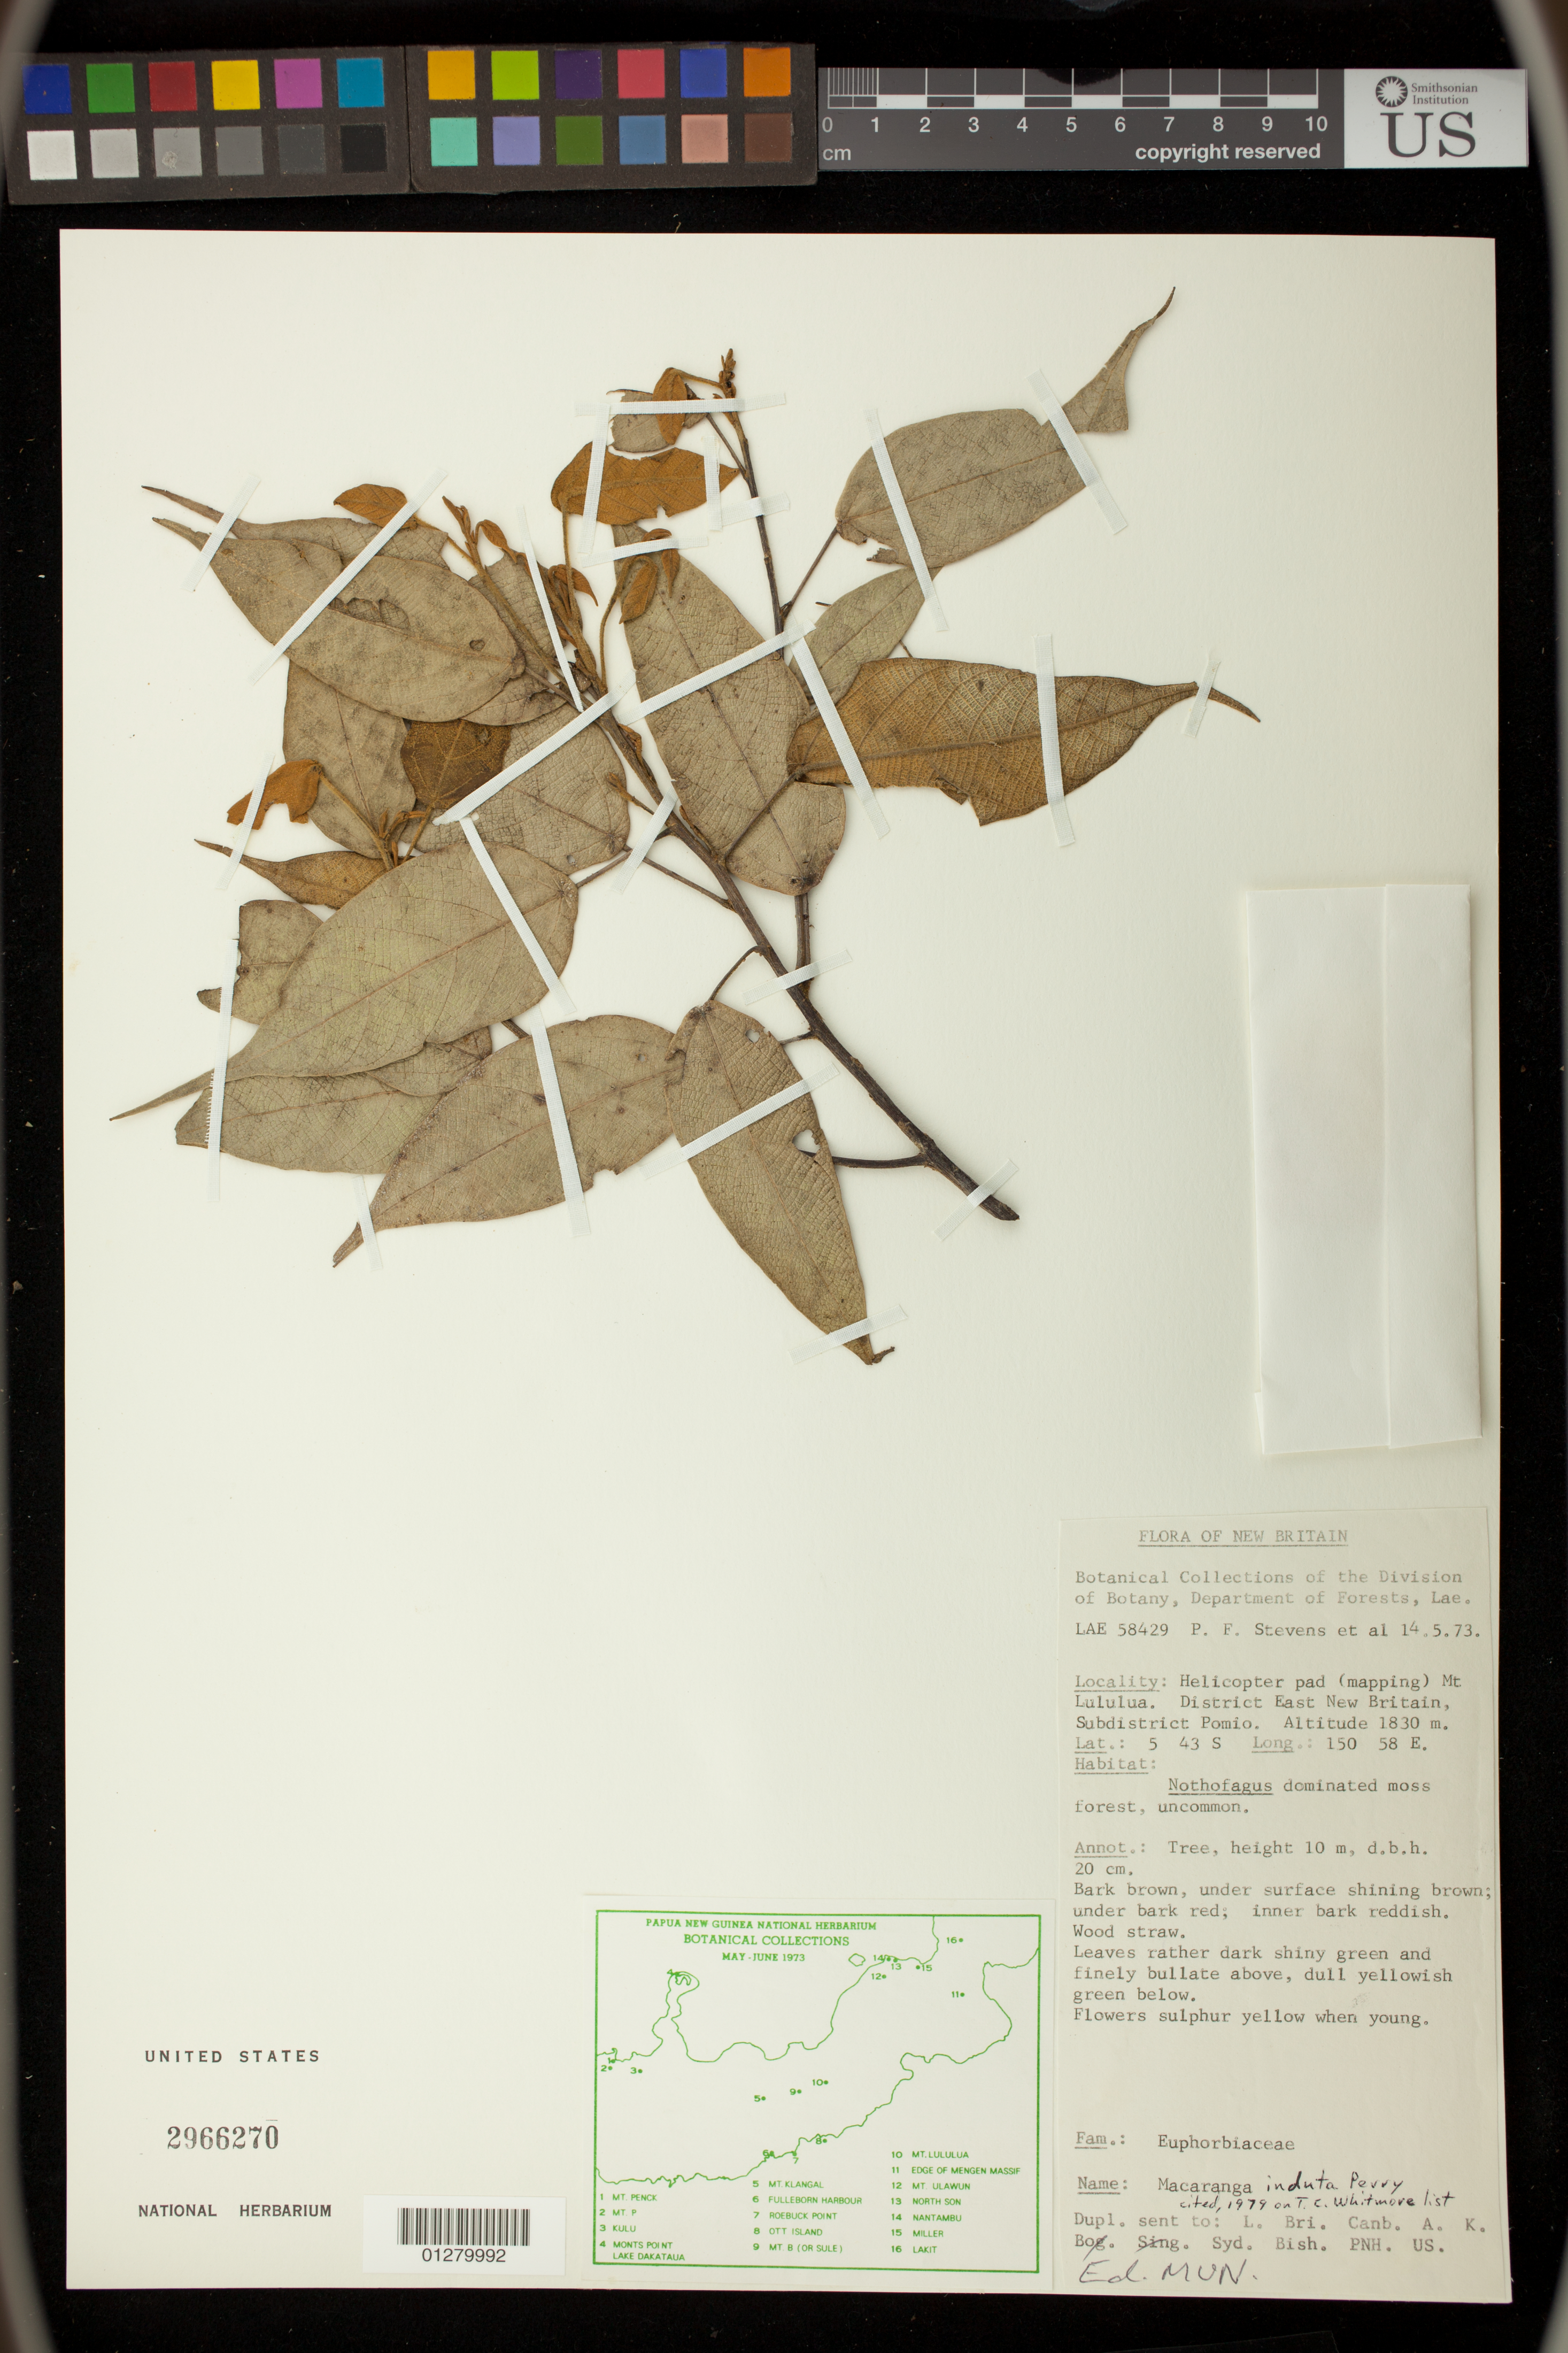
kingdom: Plantae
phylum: Tracheophyta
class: Magnoliopsida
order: Malpighiales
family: Euphorbiaceae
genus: Macaranga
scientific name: Macaranga induta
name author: L.M. Perry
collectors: P. F. Stevens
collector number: LAE 58429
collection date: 1973-05-14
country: Papua New Guinea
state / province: East New Britain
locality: Helicopter pad (mapping) Mt. Lululua. Subdistrict Pomio.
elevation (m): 1830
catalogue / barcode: US 2966270